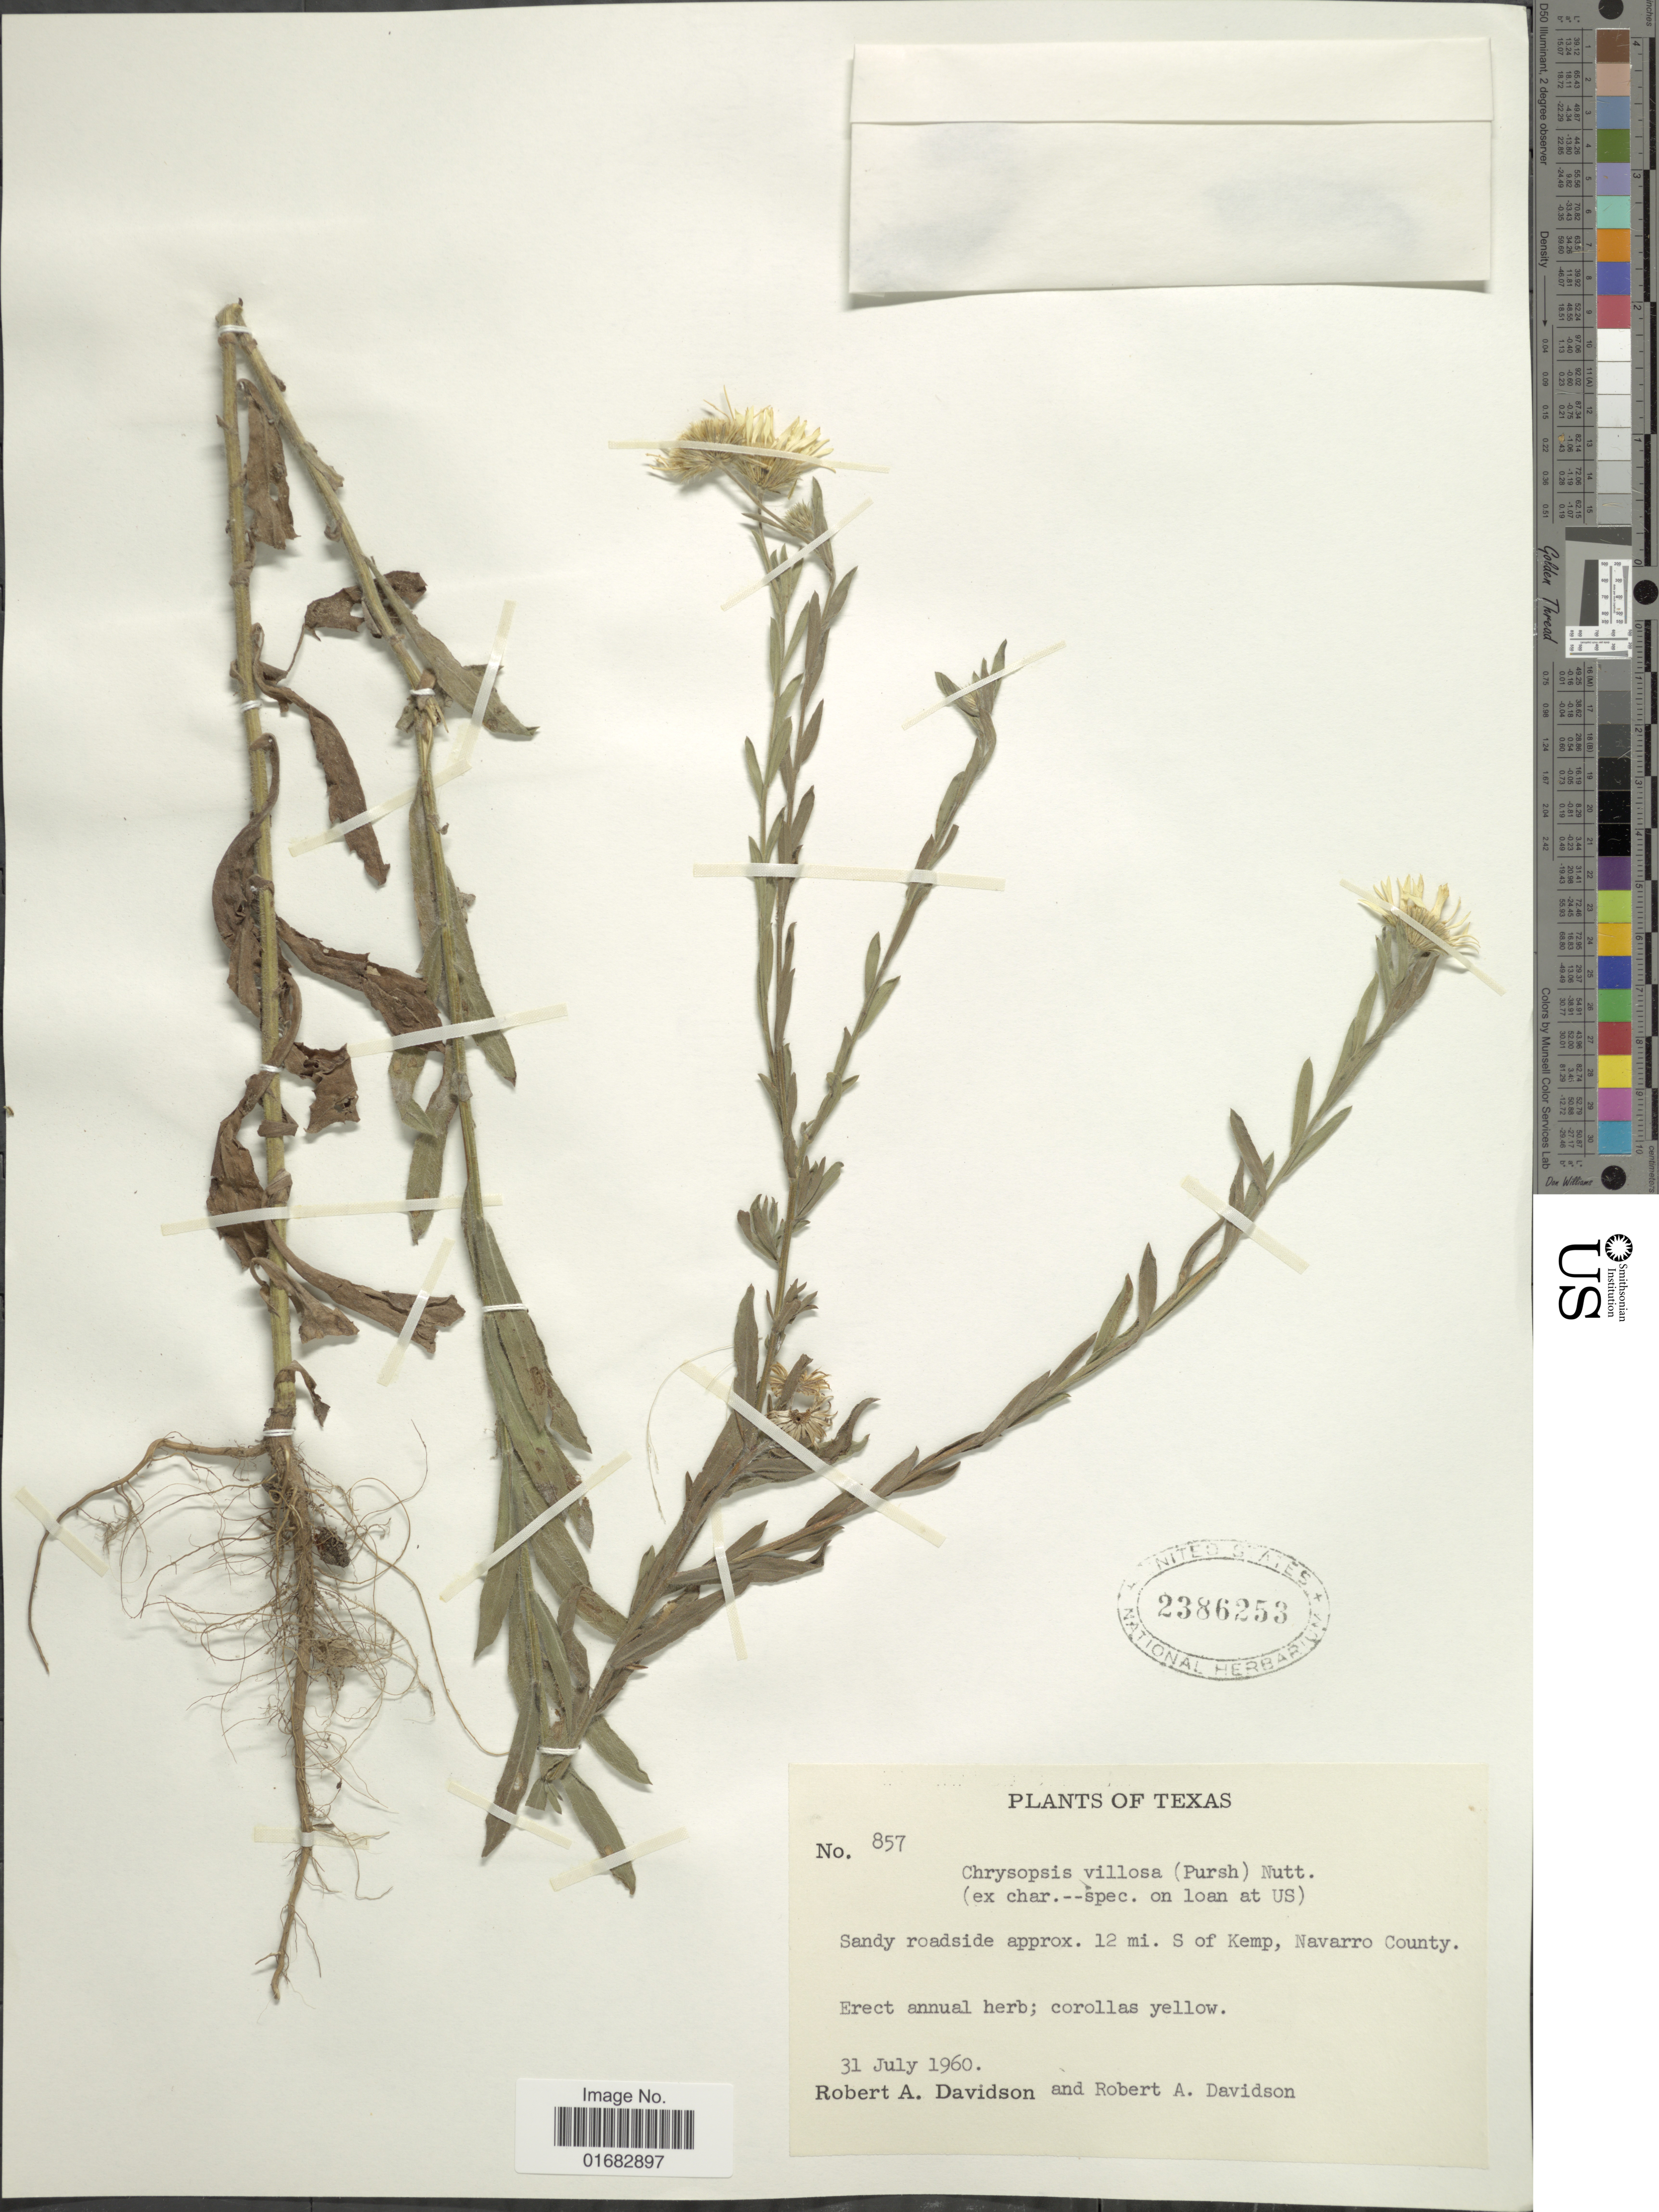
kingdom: Plantae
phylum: Tracheophyta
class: Magnoliopsida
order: Asterales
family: Asteraceae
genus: Heterotheca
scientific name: Heterotheca villosa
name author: (Pursh) Shinners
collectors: R. A. Davidson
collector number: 857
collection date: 1960-07-31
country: United States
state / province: Texas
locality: Sandy roadside approx. 12 mi. S of Kemp, Navarro County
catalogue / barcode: US 2386253